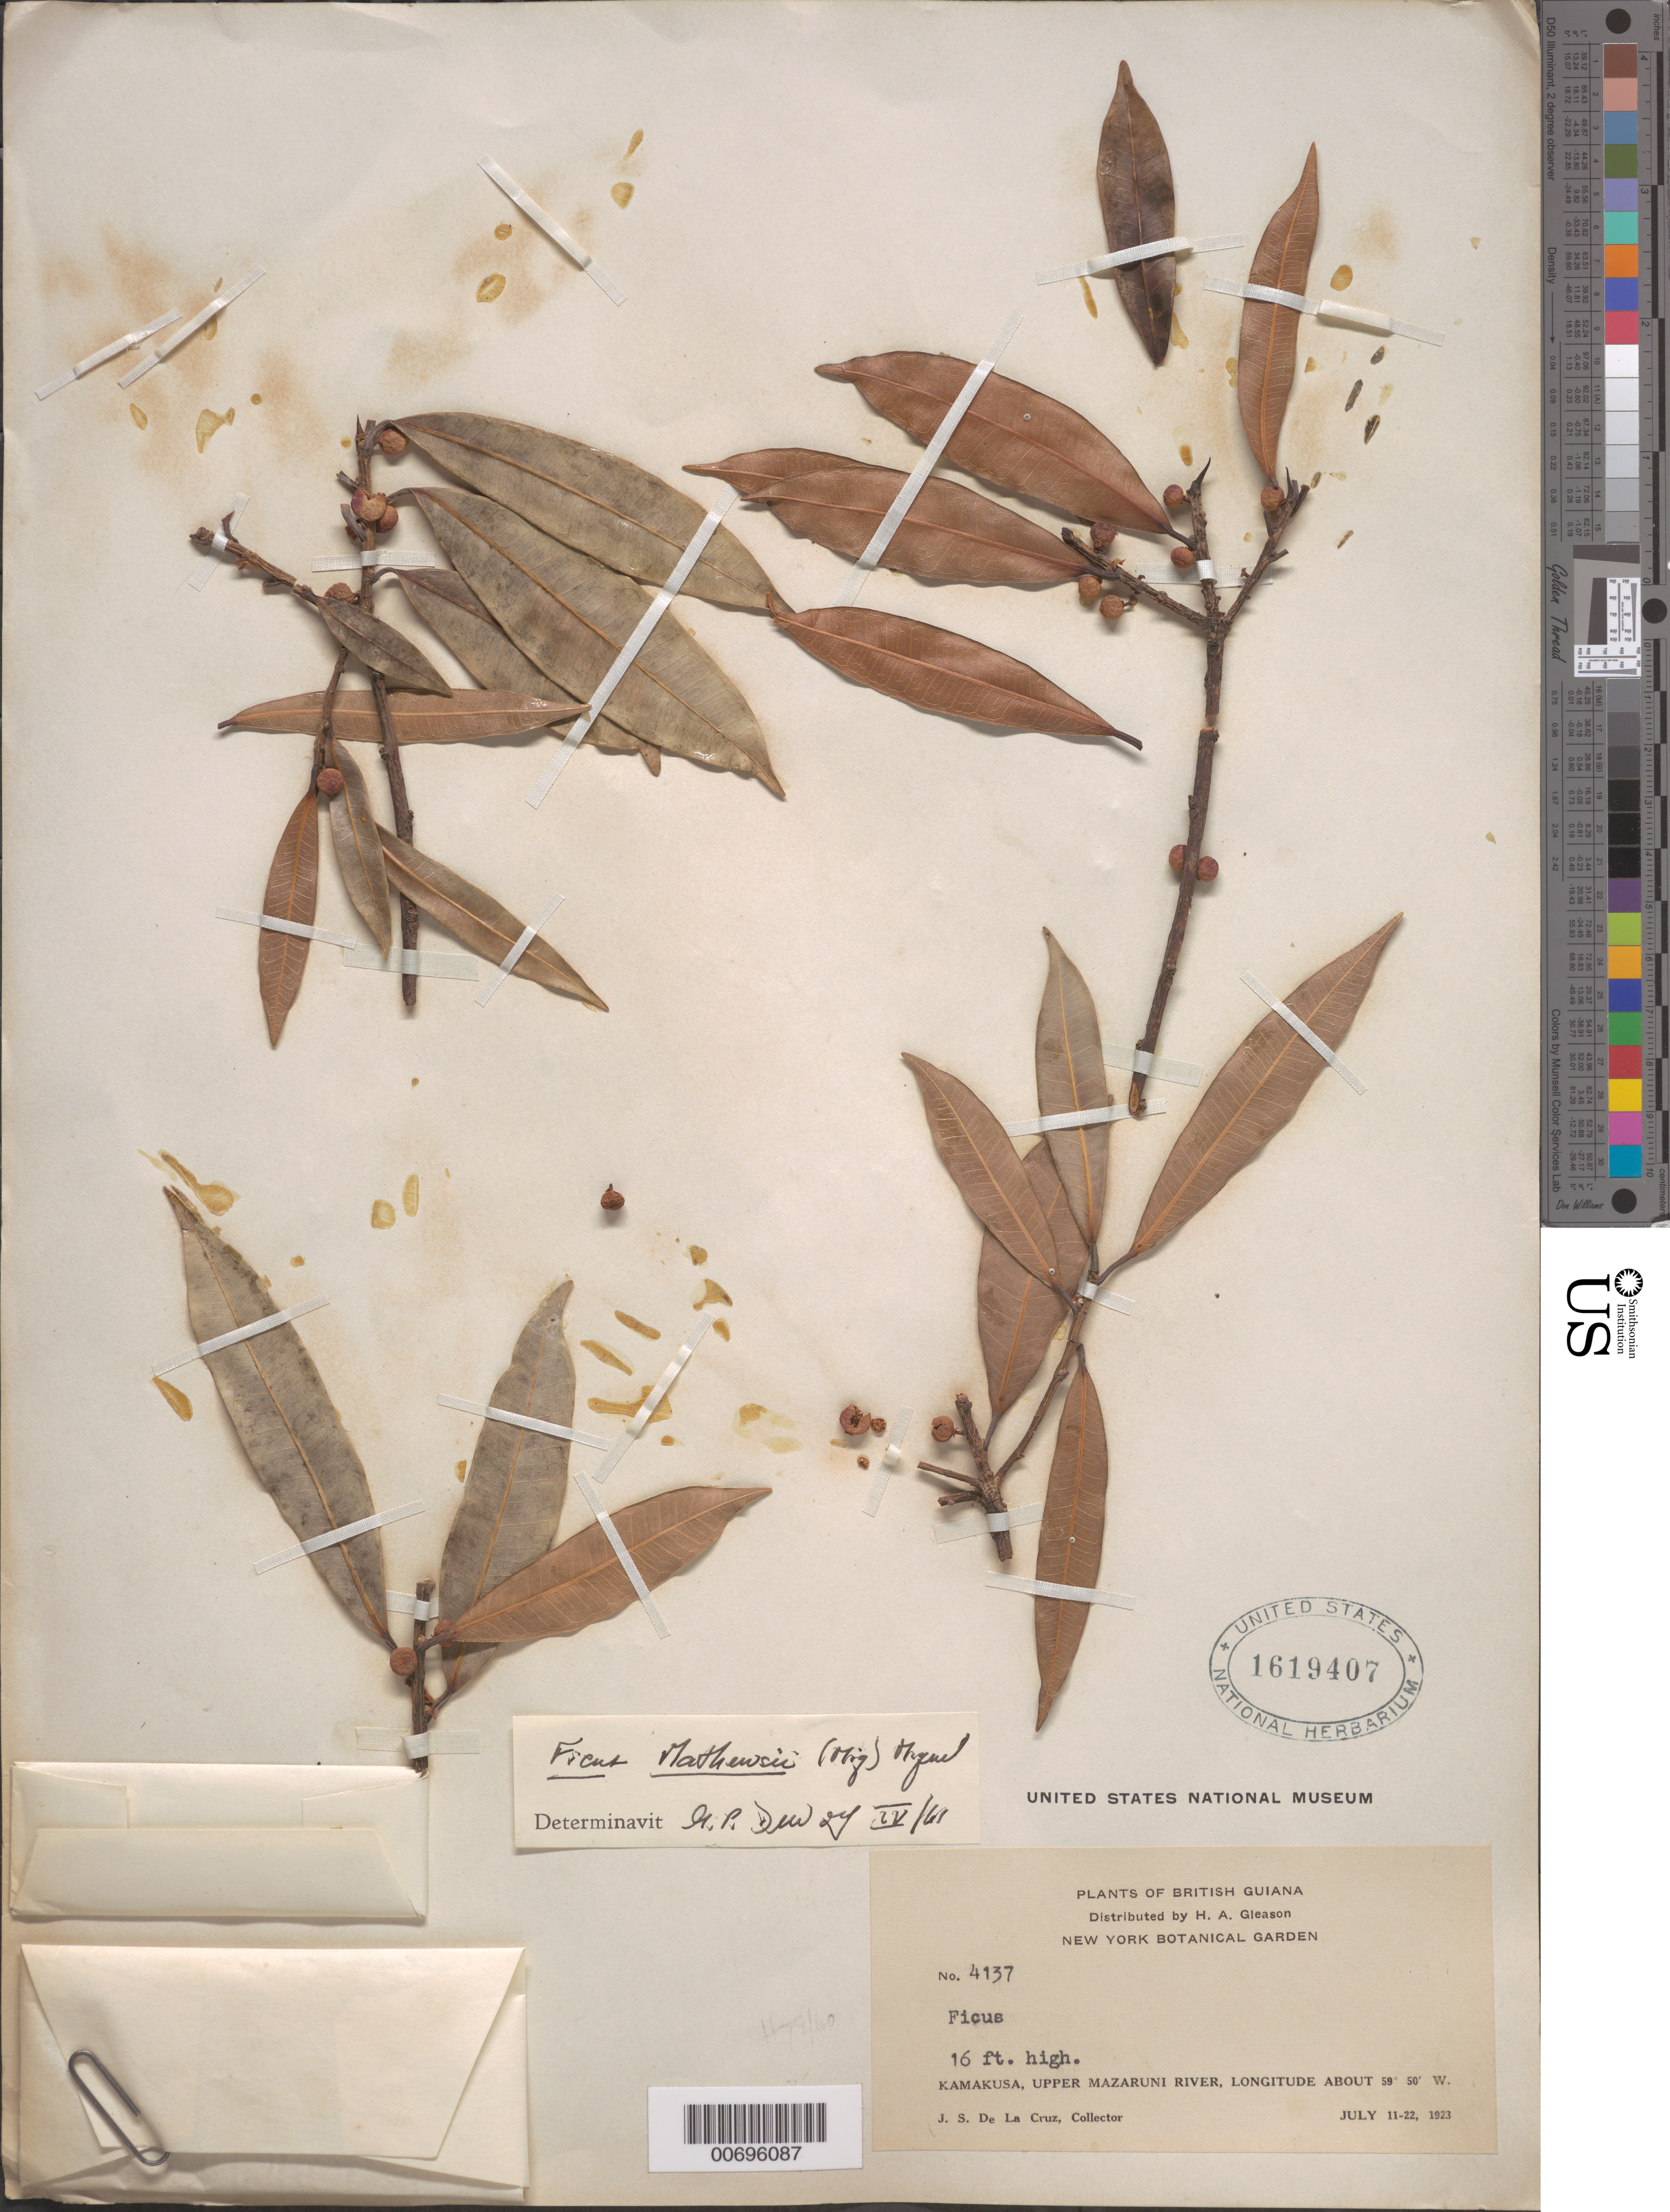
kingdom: Plantae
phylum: Tracheophyta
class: Magnoliopsida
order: Rosales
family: Moraceae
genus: Ficus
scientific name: Ficus mathewsii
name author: (Miq.) Miq.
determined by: Dewey, G.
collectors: J. S. de la Cruz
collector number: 4137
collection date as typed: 11-Jul-23 to 22-Jul-23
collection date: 1923-07-11/1923-07-22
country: Guyana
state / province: Cuyuni-Mazaruni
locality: Kamakusa, Upper Mazaruni R.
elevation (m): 100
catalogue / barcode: US 1619407